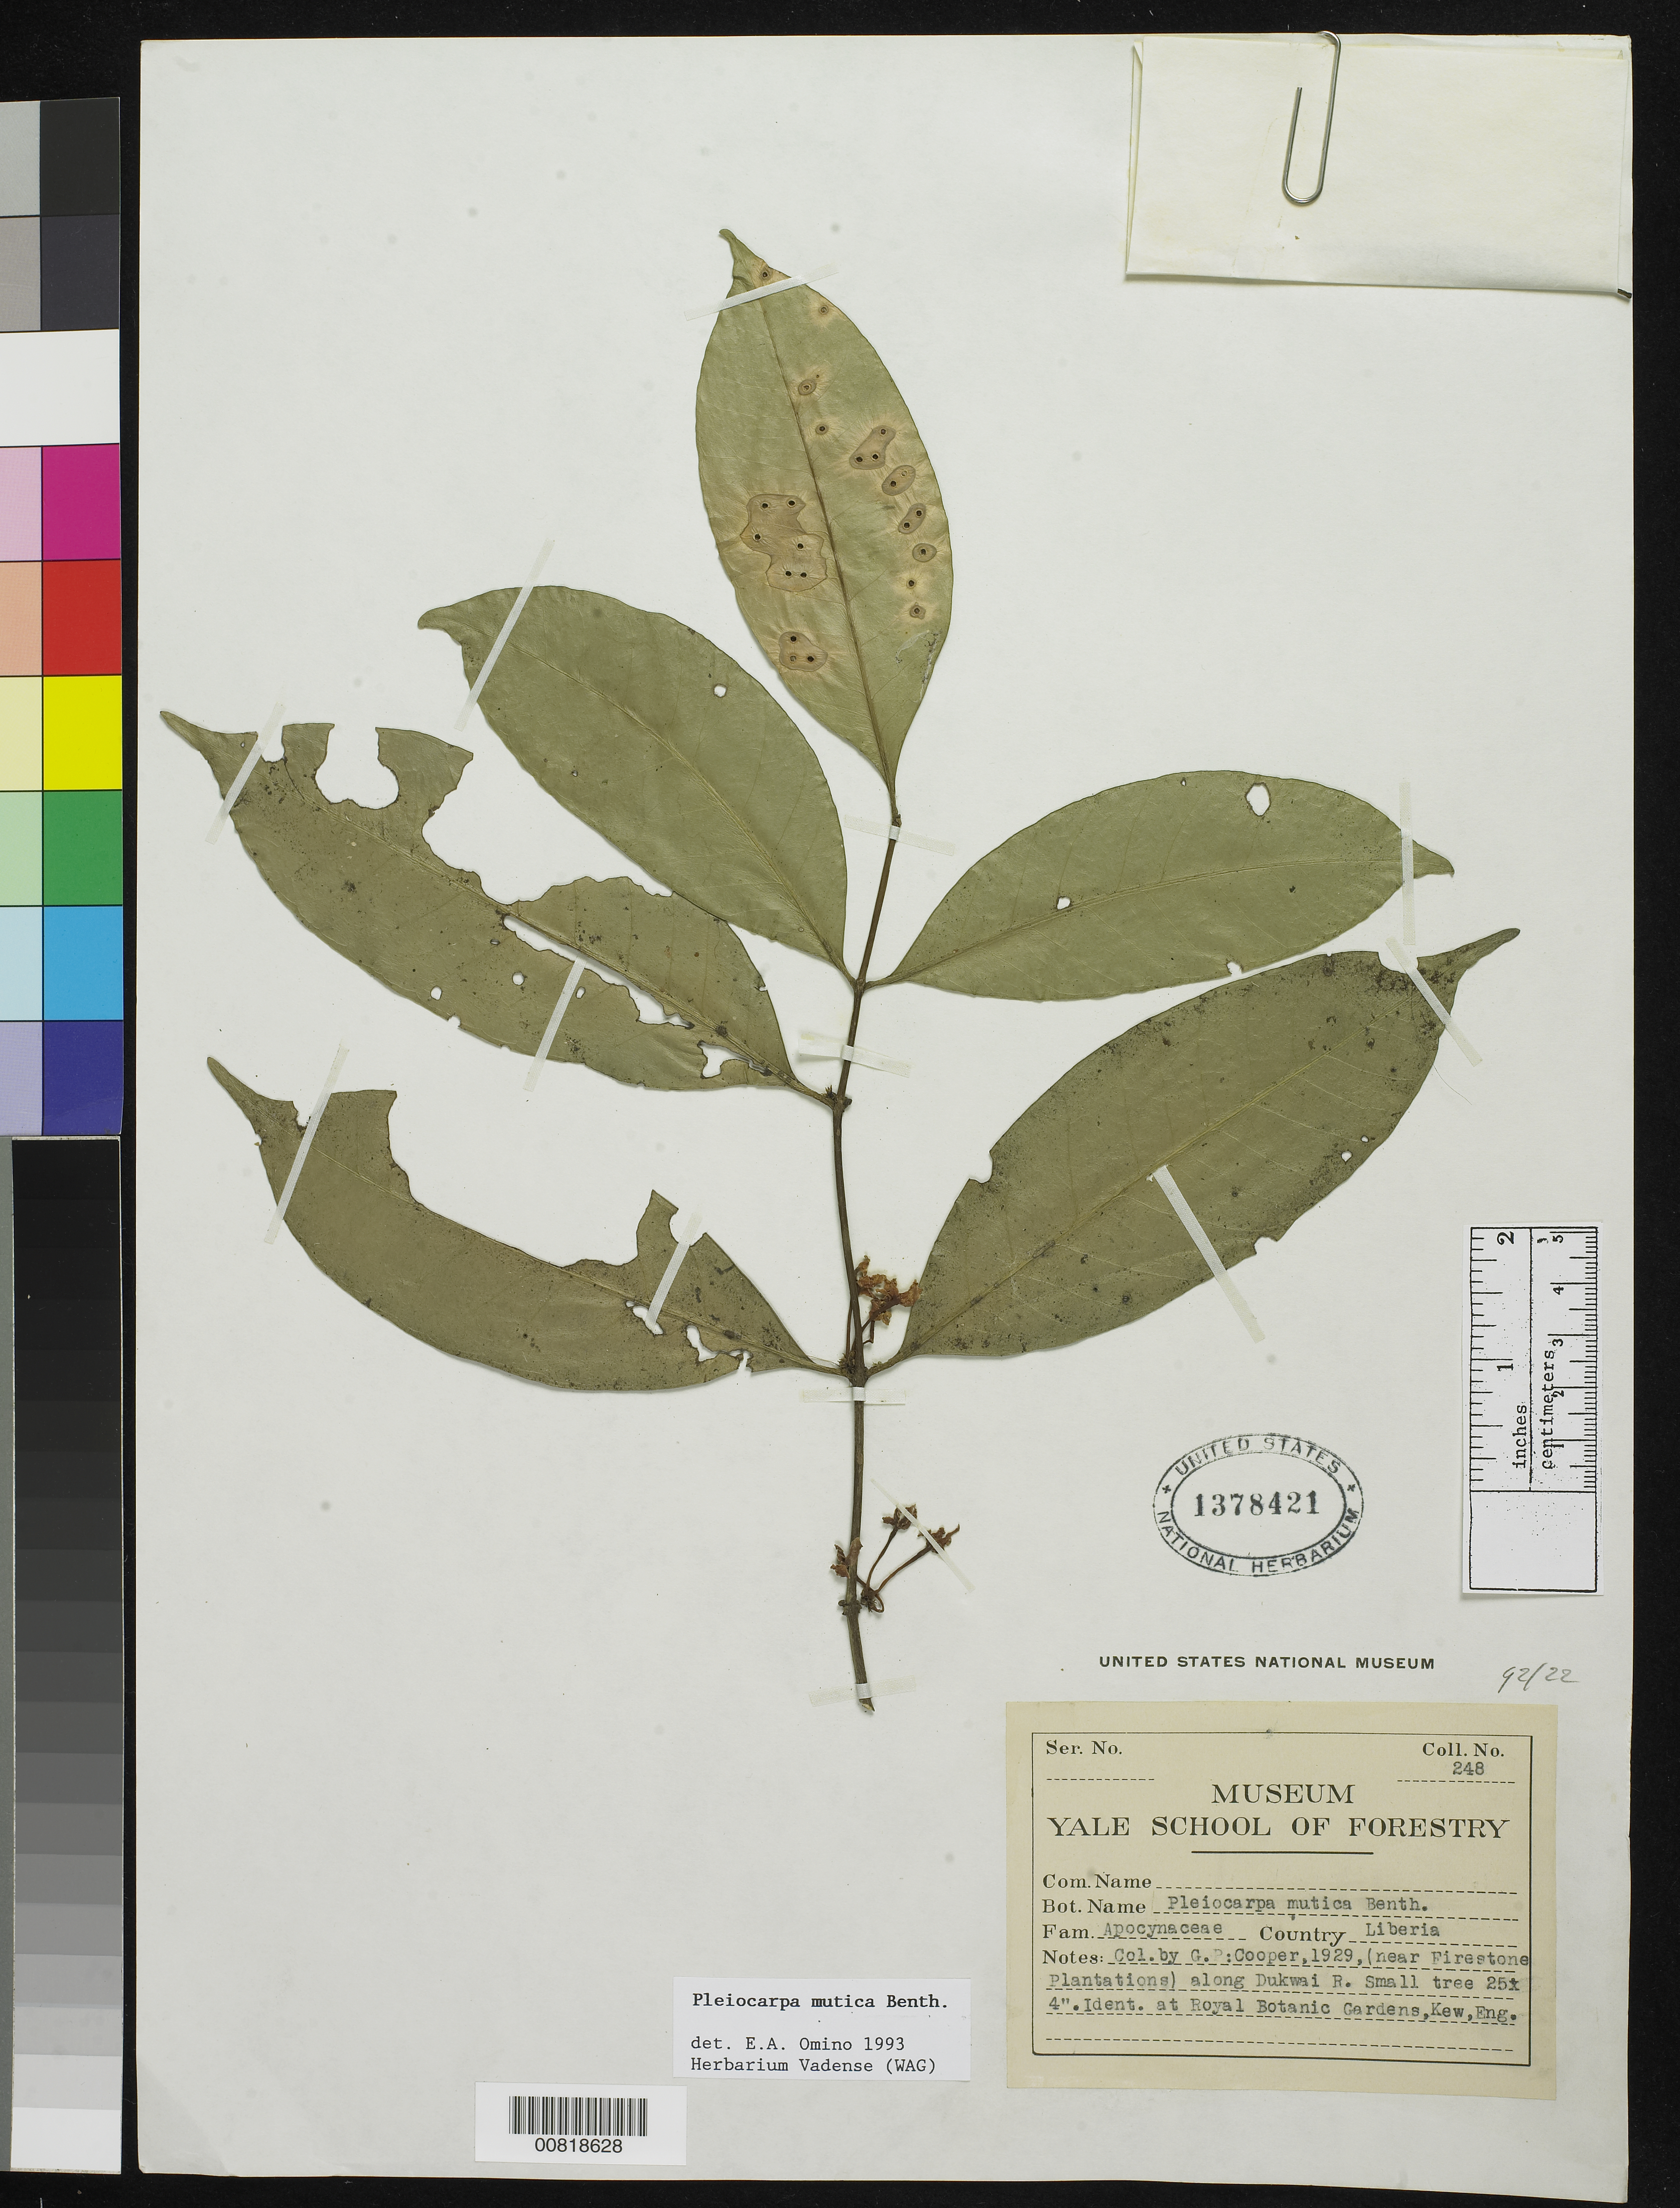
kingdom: Plantae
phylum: Tracheophyta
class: Magnoliopsida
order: Gentianales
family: Apocynaceae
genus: Pleiocarpa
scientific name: Pleiocarpa mutica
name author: Benth.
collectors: G. Cooper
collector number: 248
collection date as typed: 1929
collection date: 1929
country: Liberia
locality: (near Firestone Plantations) along Dukwai River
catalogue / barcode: US 1378421